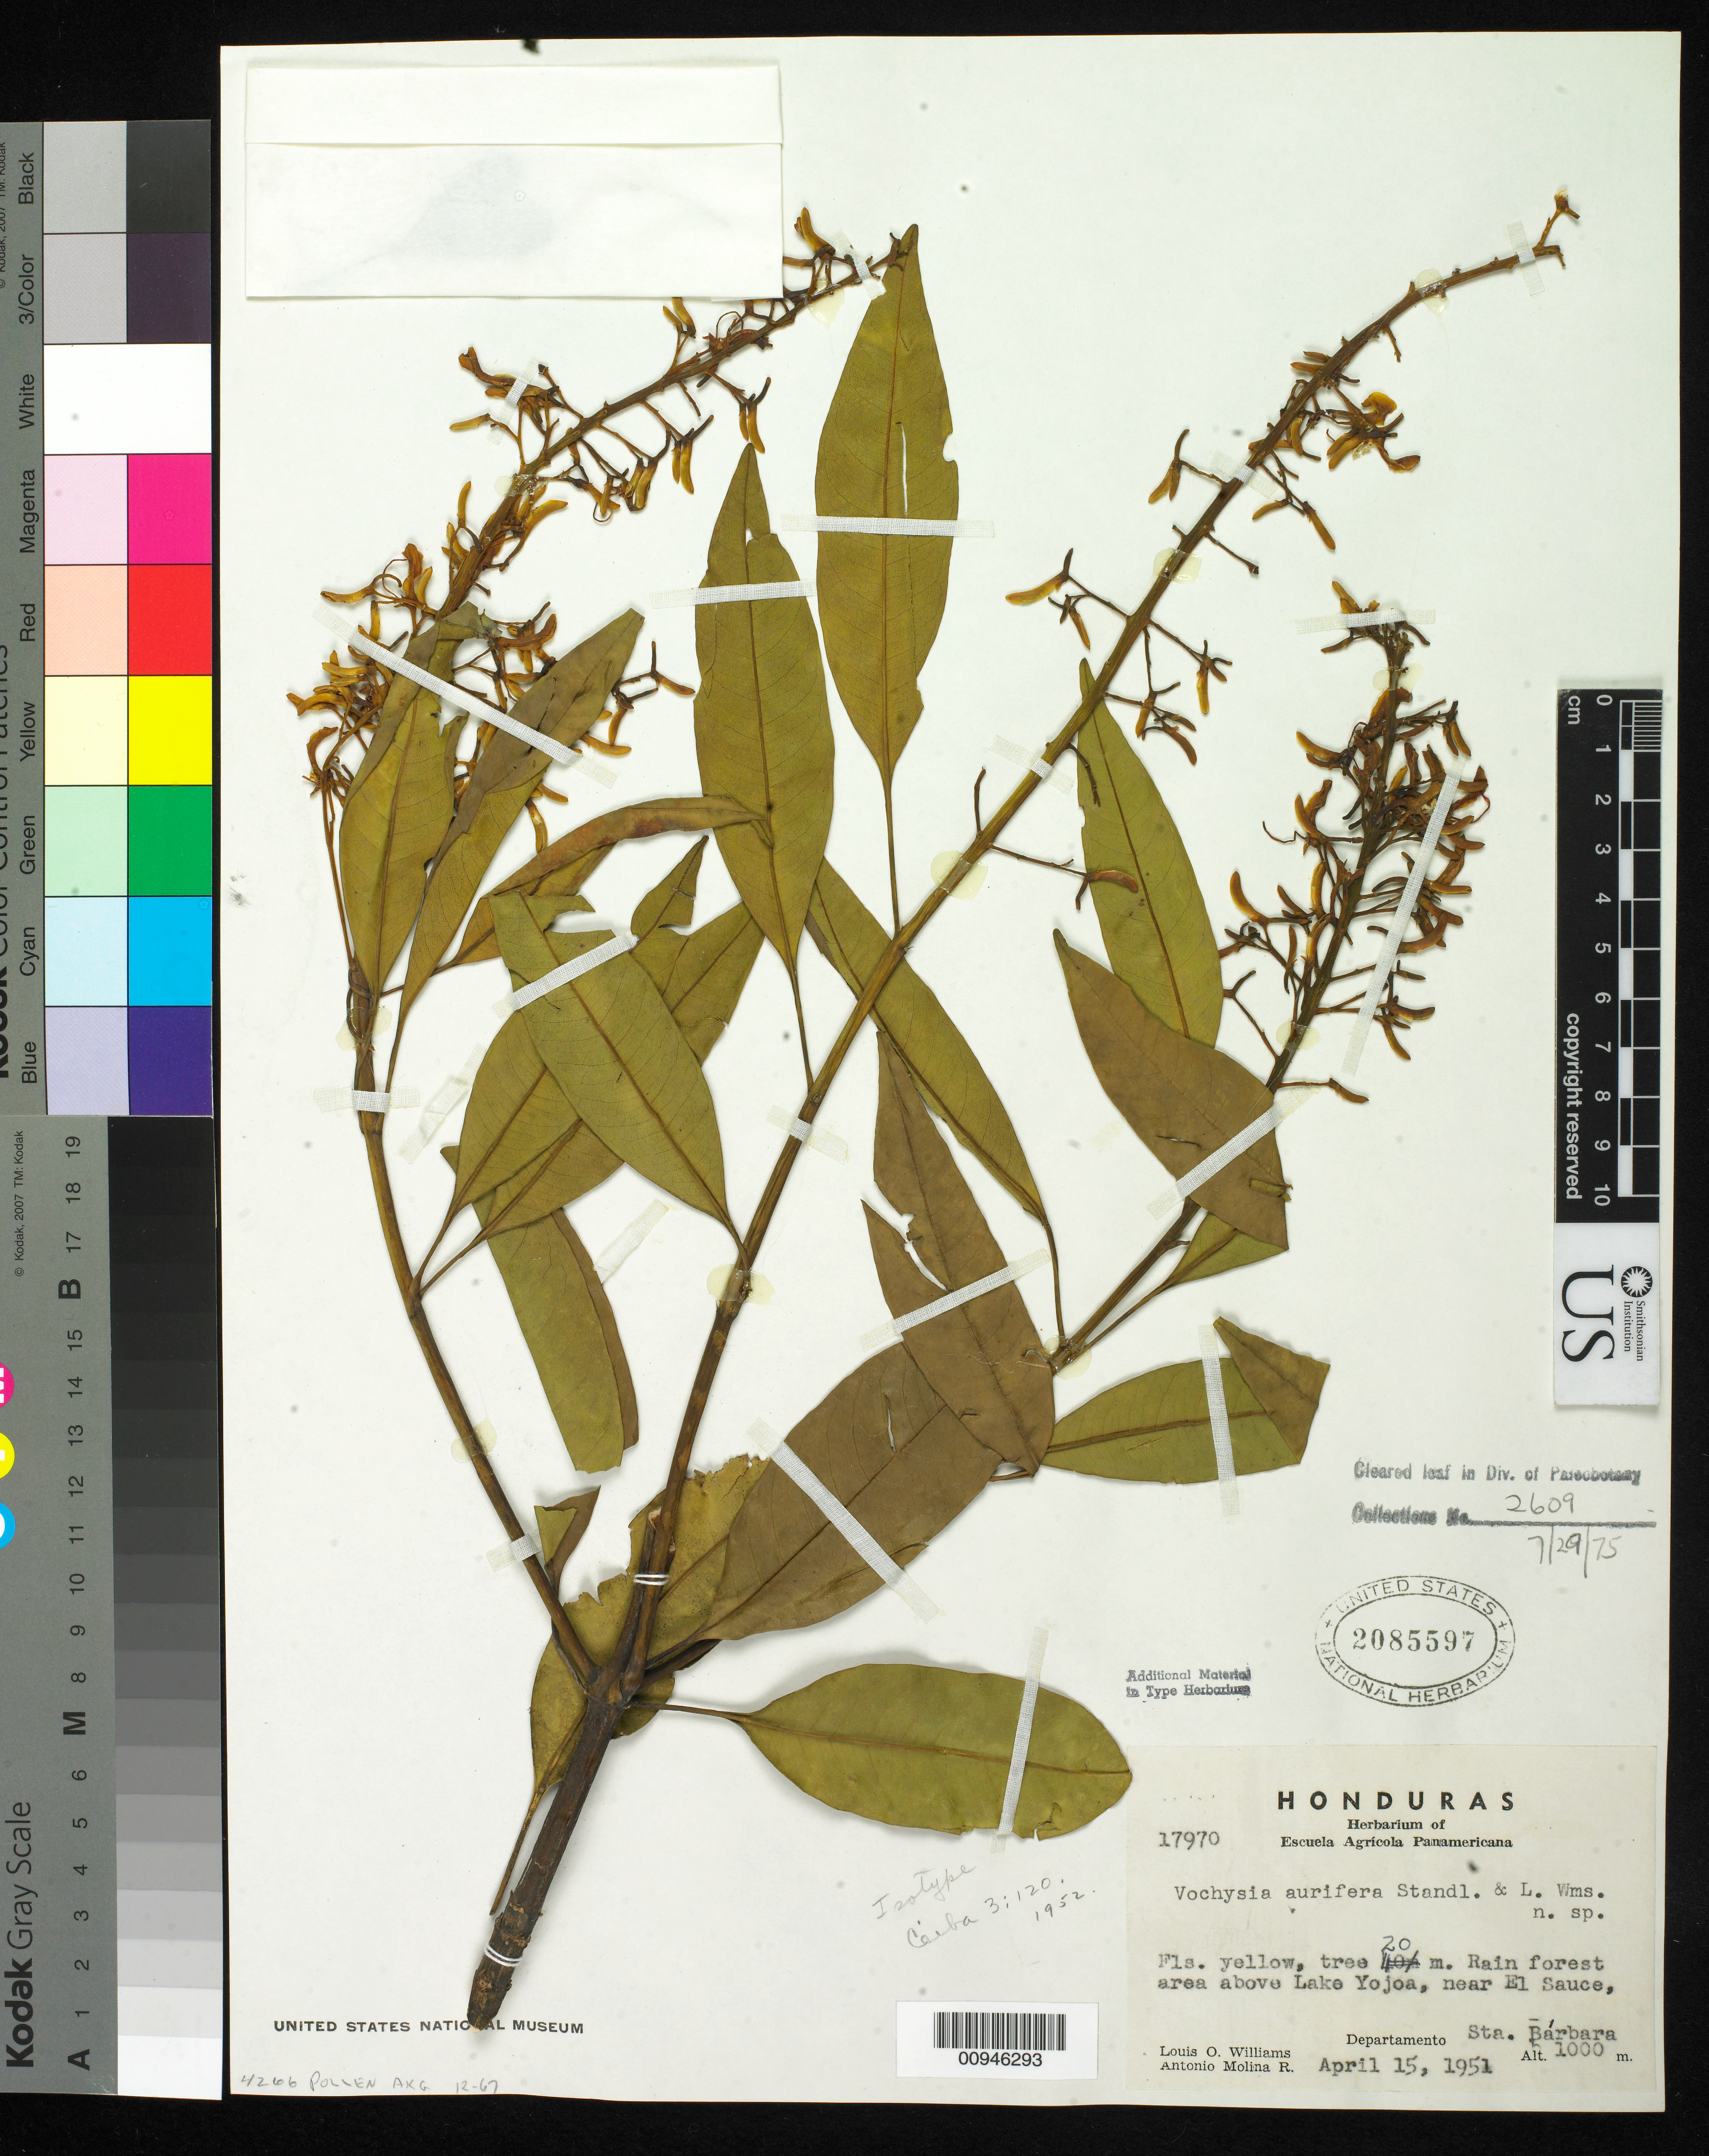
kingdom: Plantae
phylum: Tracheophyta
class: Magnoliopsida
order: Myrtales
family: Vochysiaceae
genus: Vochysia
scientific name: Vochysia aurifera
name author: Standl. & L.O. Williams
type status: Isotype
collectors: L. O. Williams & A. Molina R.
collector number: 17970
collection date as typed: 15 Mar 1951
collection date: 1951-03-15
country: Honduras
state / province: Santa Bárbara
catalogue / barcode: US 2085597